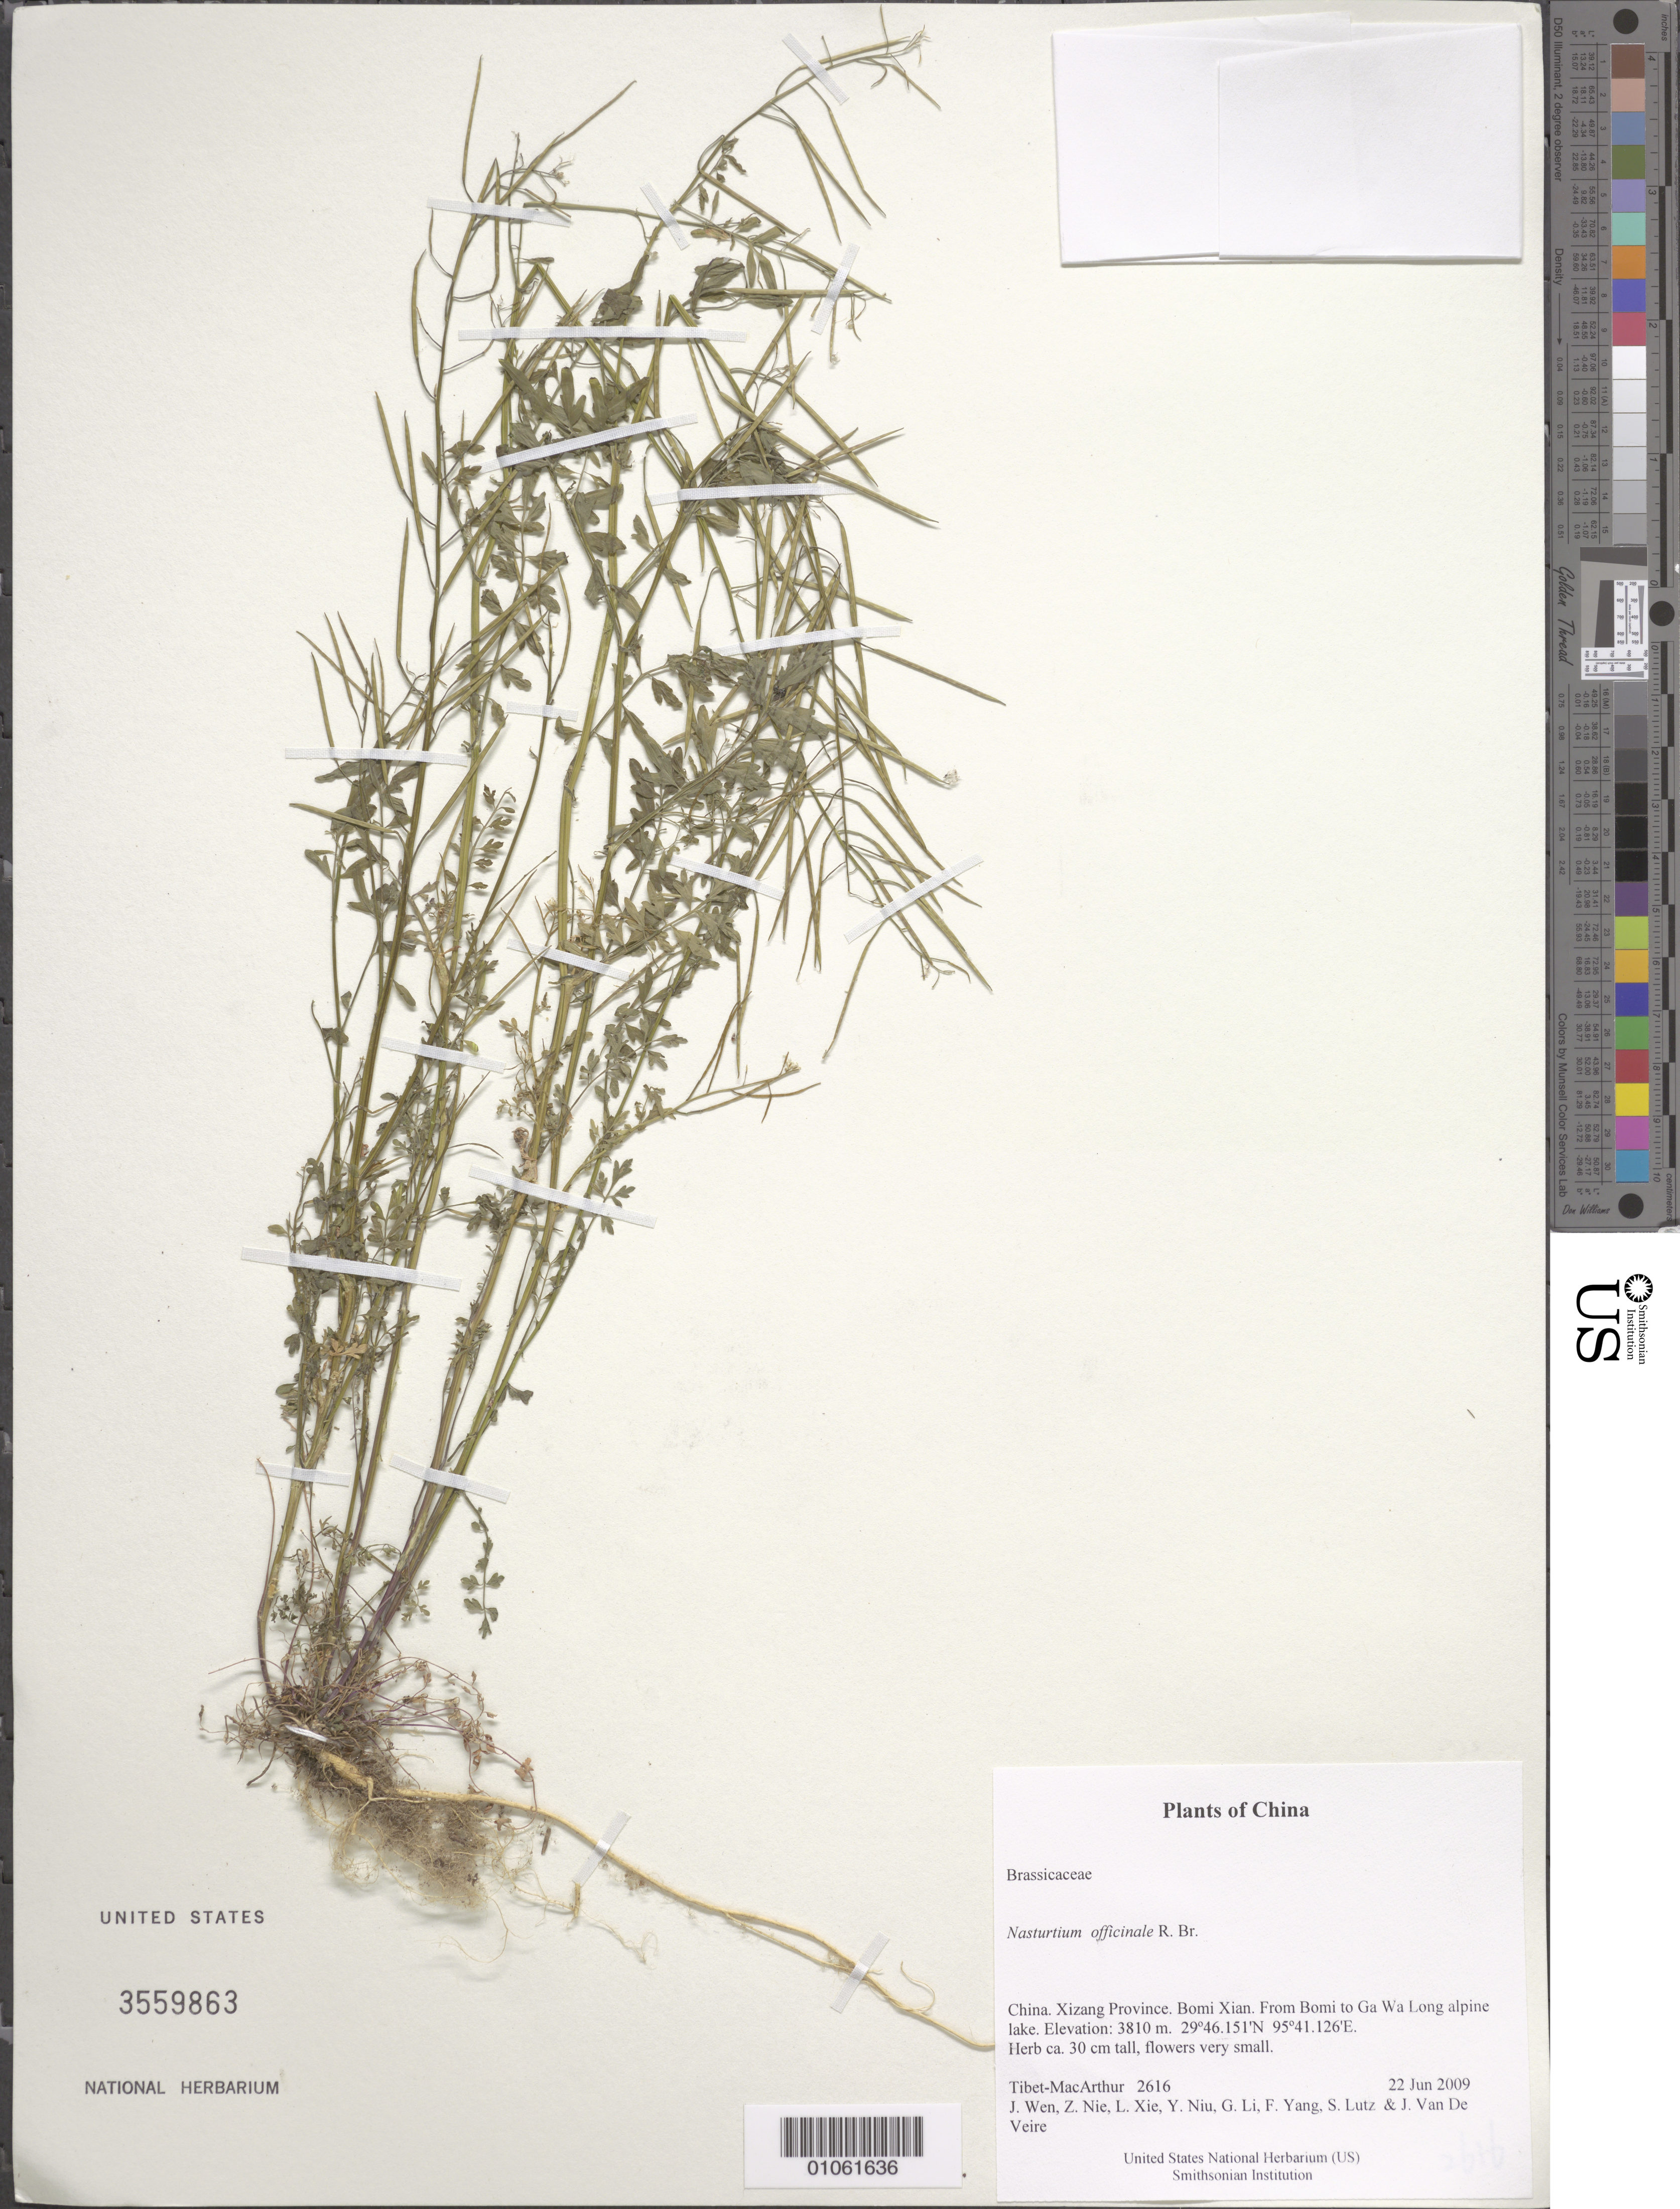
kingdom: Plantae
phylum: Tracheophyta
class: Magnoliopsida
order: Brassicales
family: Brassicaceae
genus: Nasturtium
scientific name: Nasturtium officinale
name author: R. Br.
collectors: Tibet-MacArthur, J. Wen, Z. Nie, L. Xie, Y. Niu, G. Li, F. Yang, S. Lutz & J. Van De Veire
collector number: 2616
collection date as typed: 22 Jun 2009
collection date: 2009-06-22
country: China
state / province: Xizang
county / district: Bomi Xian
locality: From Bomi to Ga Wa Long alpine lake.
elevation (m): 3810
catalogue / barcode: US 3559863